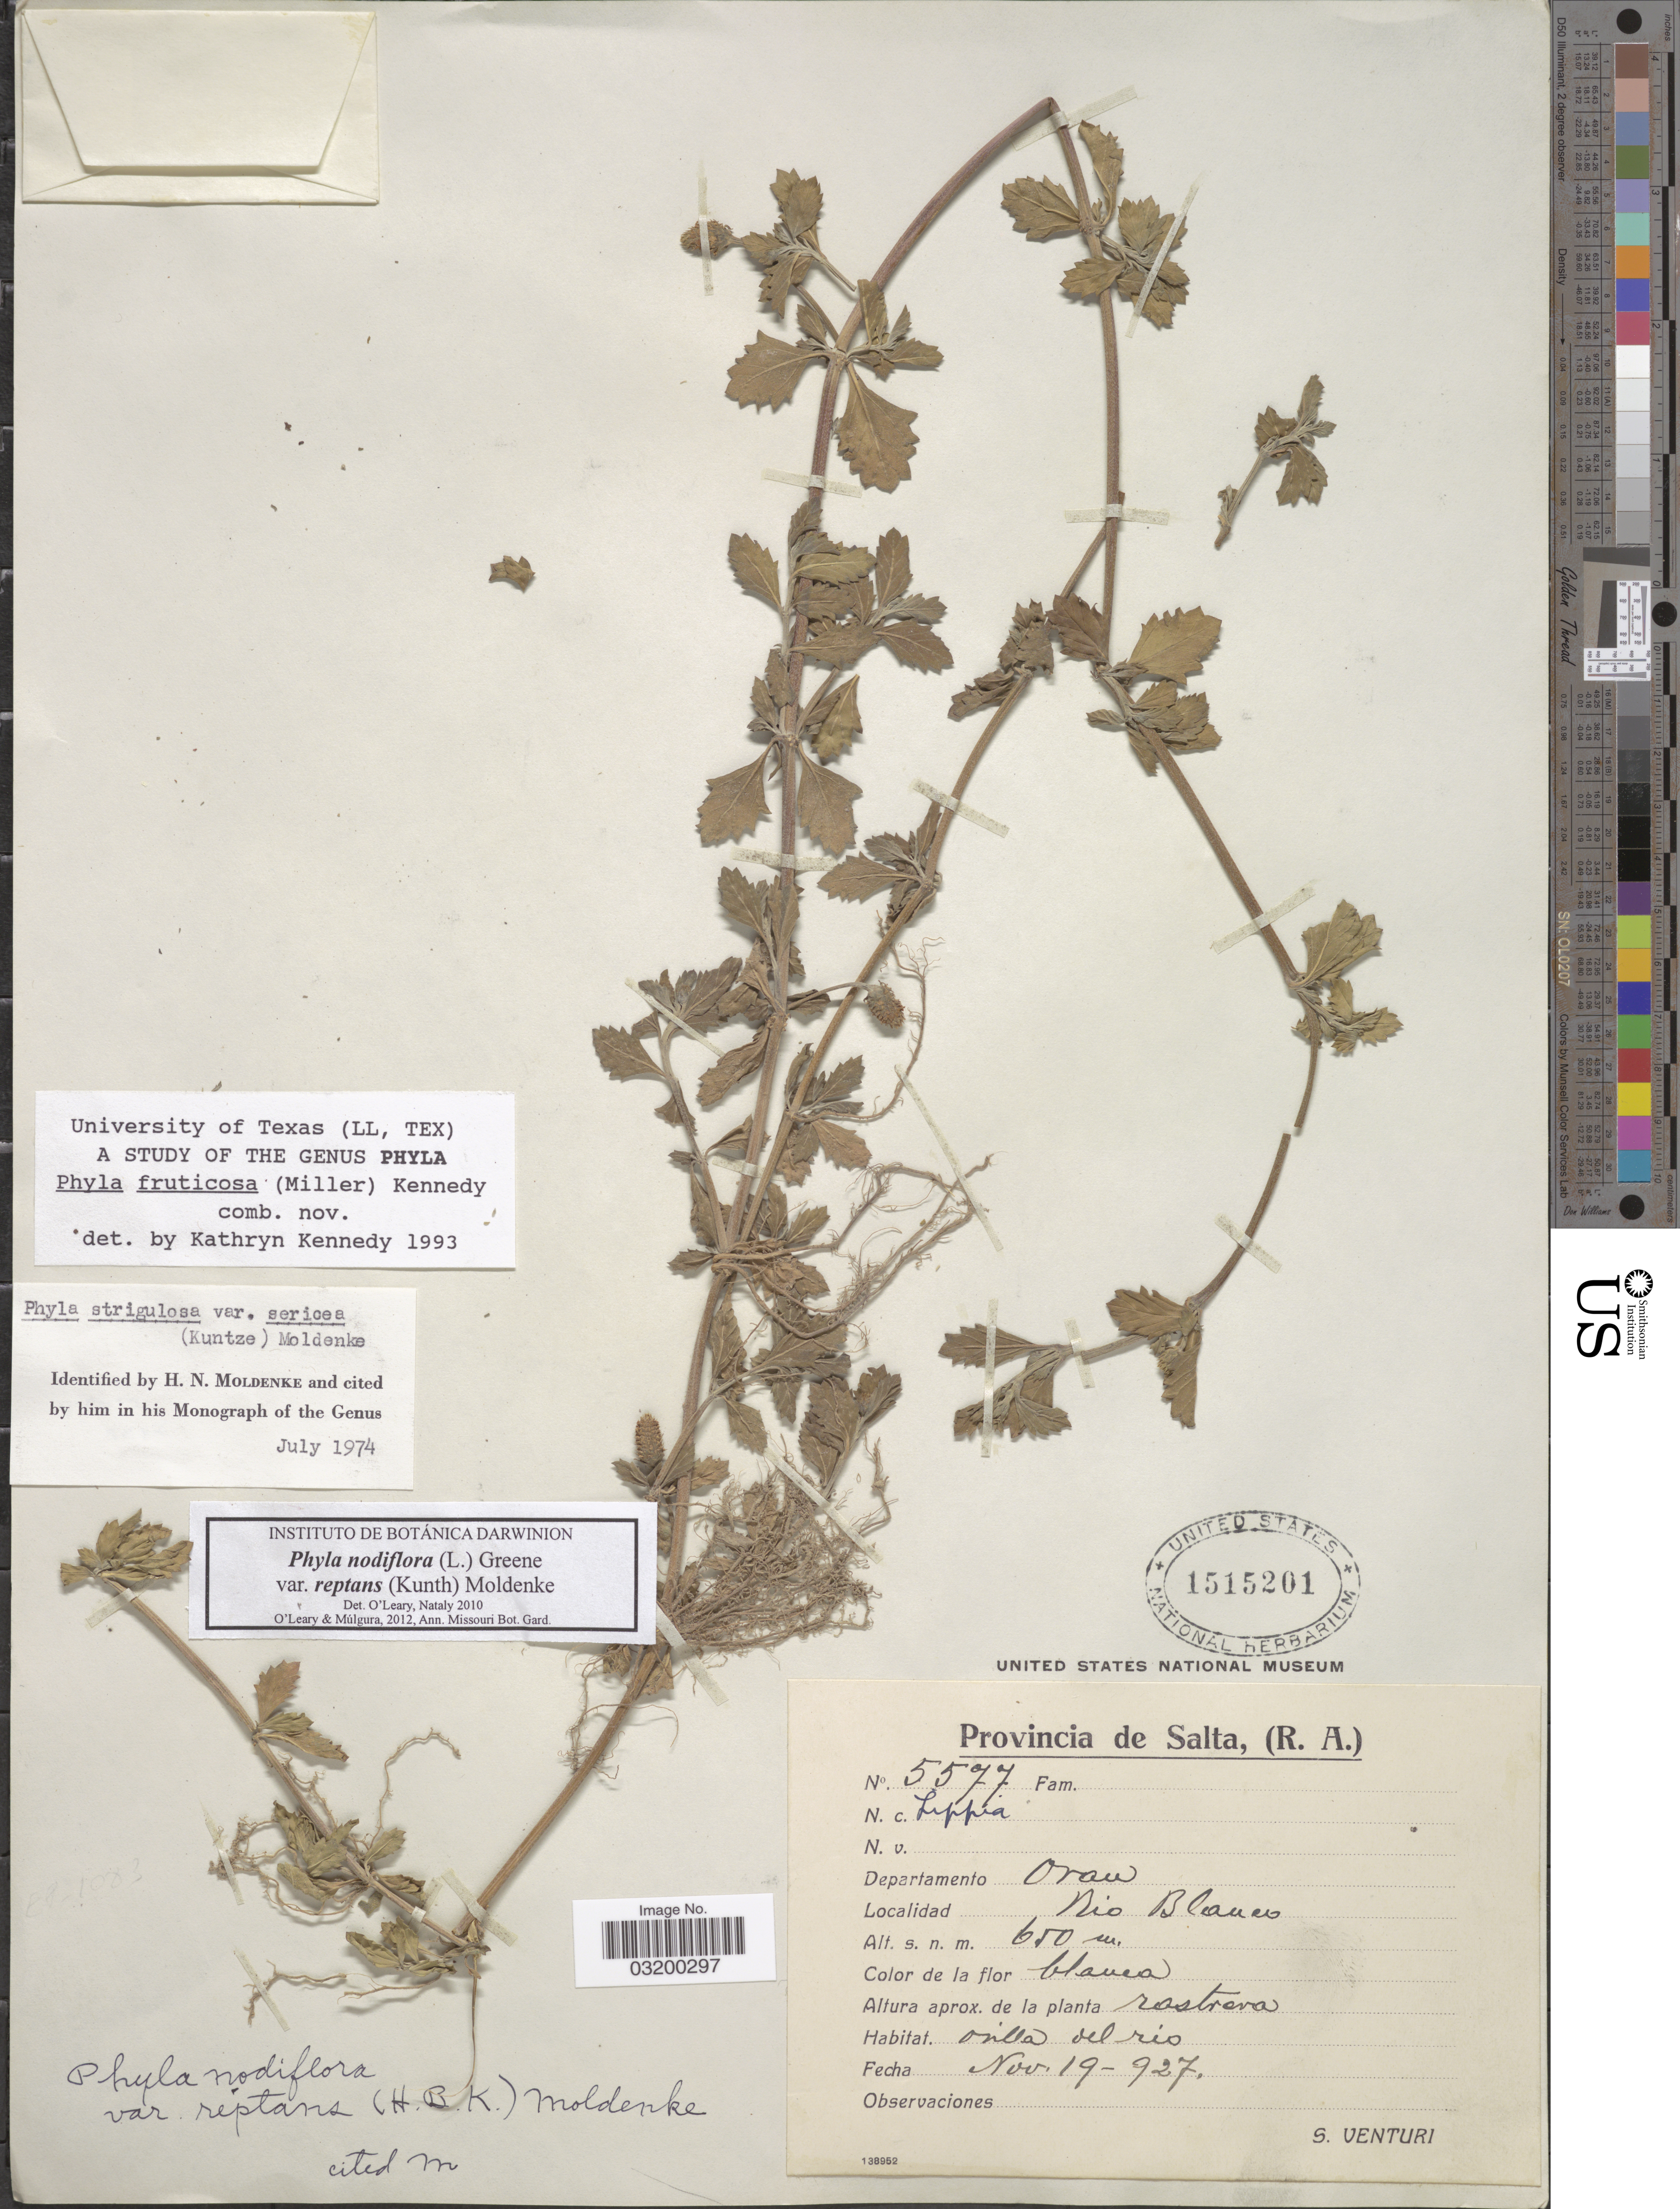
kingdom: Plantae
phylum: Tracheophyta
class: Magnoliopsida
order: Lamiales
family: Verbenaceae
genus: Phyla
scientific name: Phyla nodiflora var. reptans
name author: (Kunth) Moldenke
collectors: S. Venturi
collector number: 5577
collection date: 1927-11-19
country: Argentina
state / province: Salta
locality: Departamento Oran. Rio Blanco. Orilla del rio.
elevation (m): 650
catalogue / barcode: US 1515201